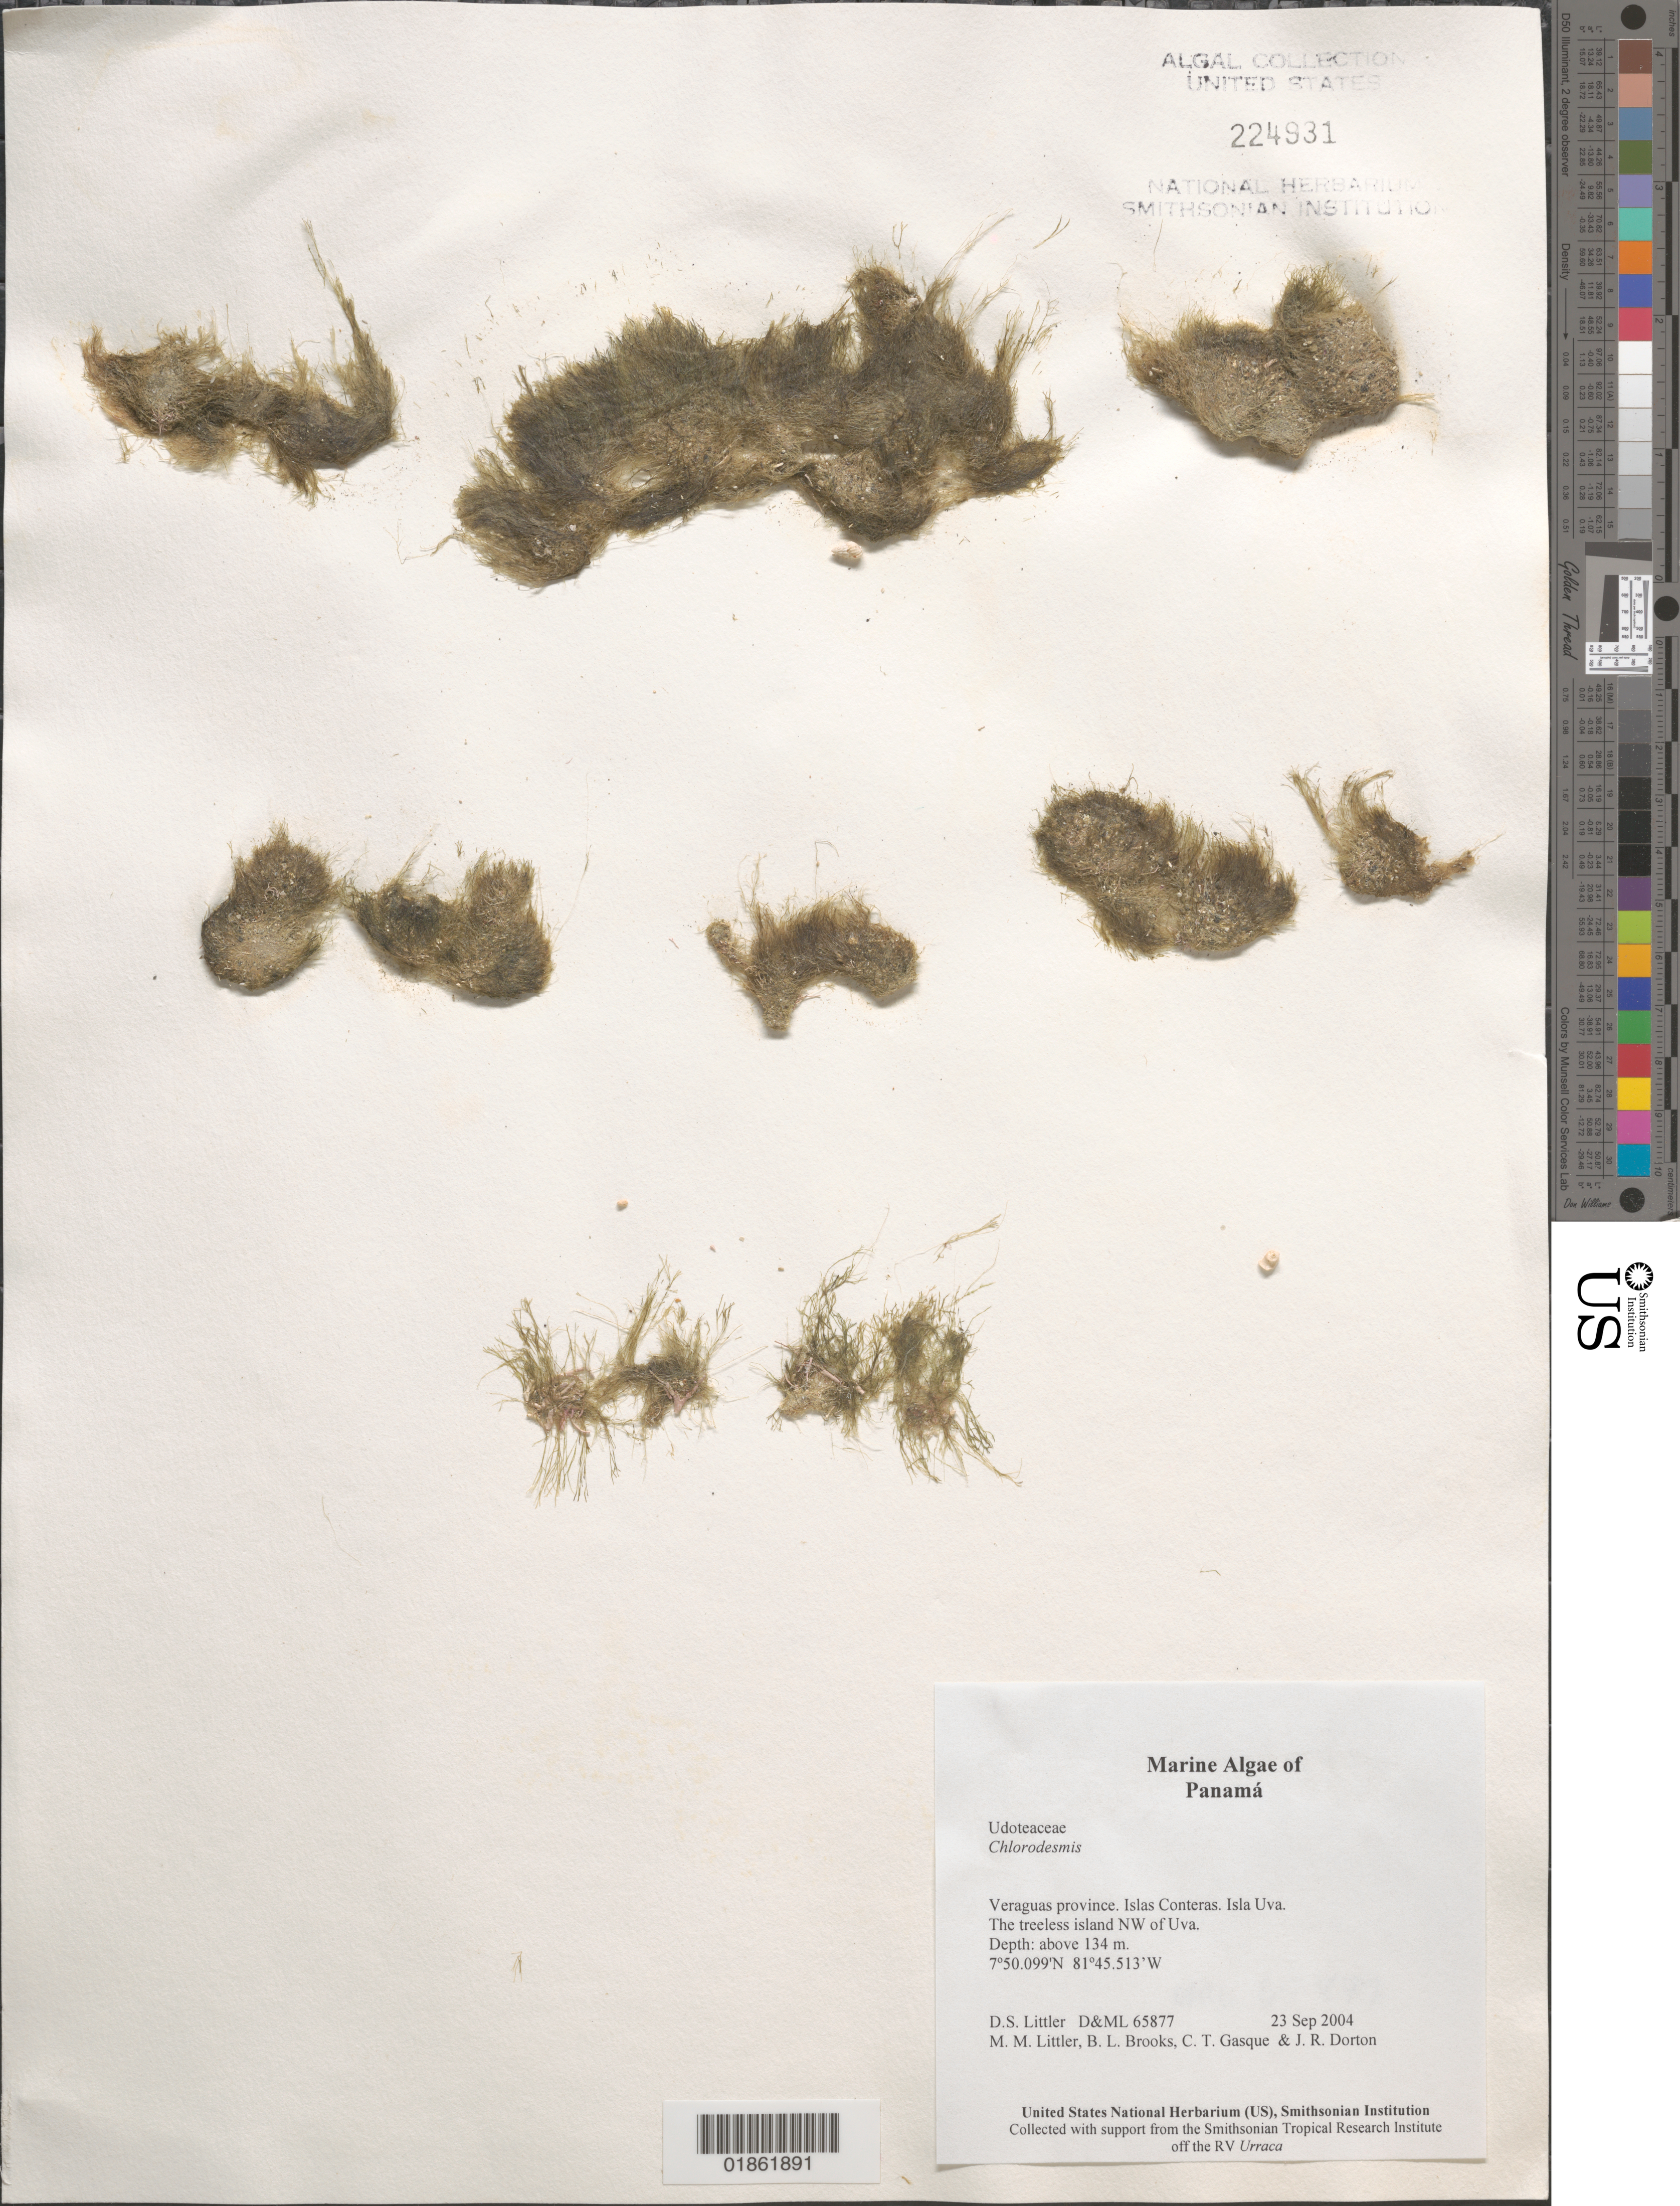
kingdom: Plantae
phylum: Chlorophyta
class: Ulvophyceae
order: Bryopsidales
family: Udoteaceae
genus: Chlorodesmis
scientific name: Chlorodesmis sp.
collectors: D. S. Littler, M. M. Littler, J. Dorton & C. Gasque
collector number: D&ML 65877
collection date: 2004-09-23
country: Panama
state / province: Veraguas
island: Uva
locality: Islas Conteras. E of Isla Uva. N bay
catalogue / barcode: US 224931